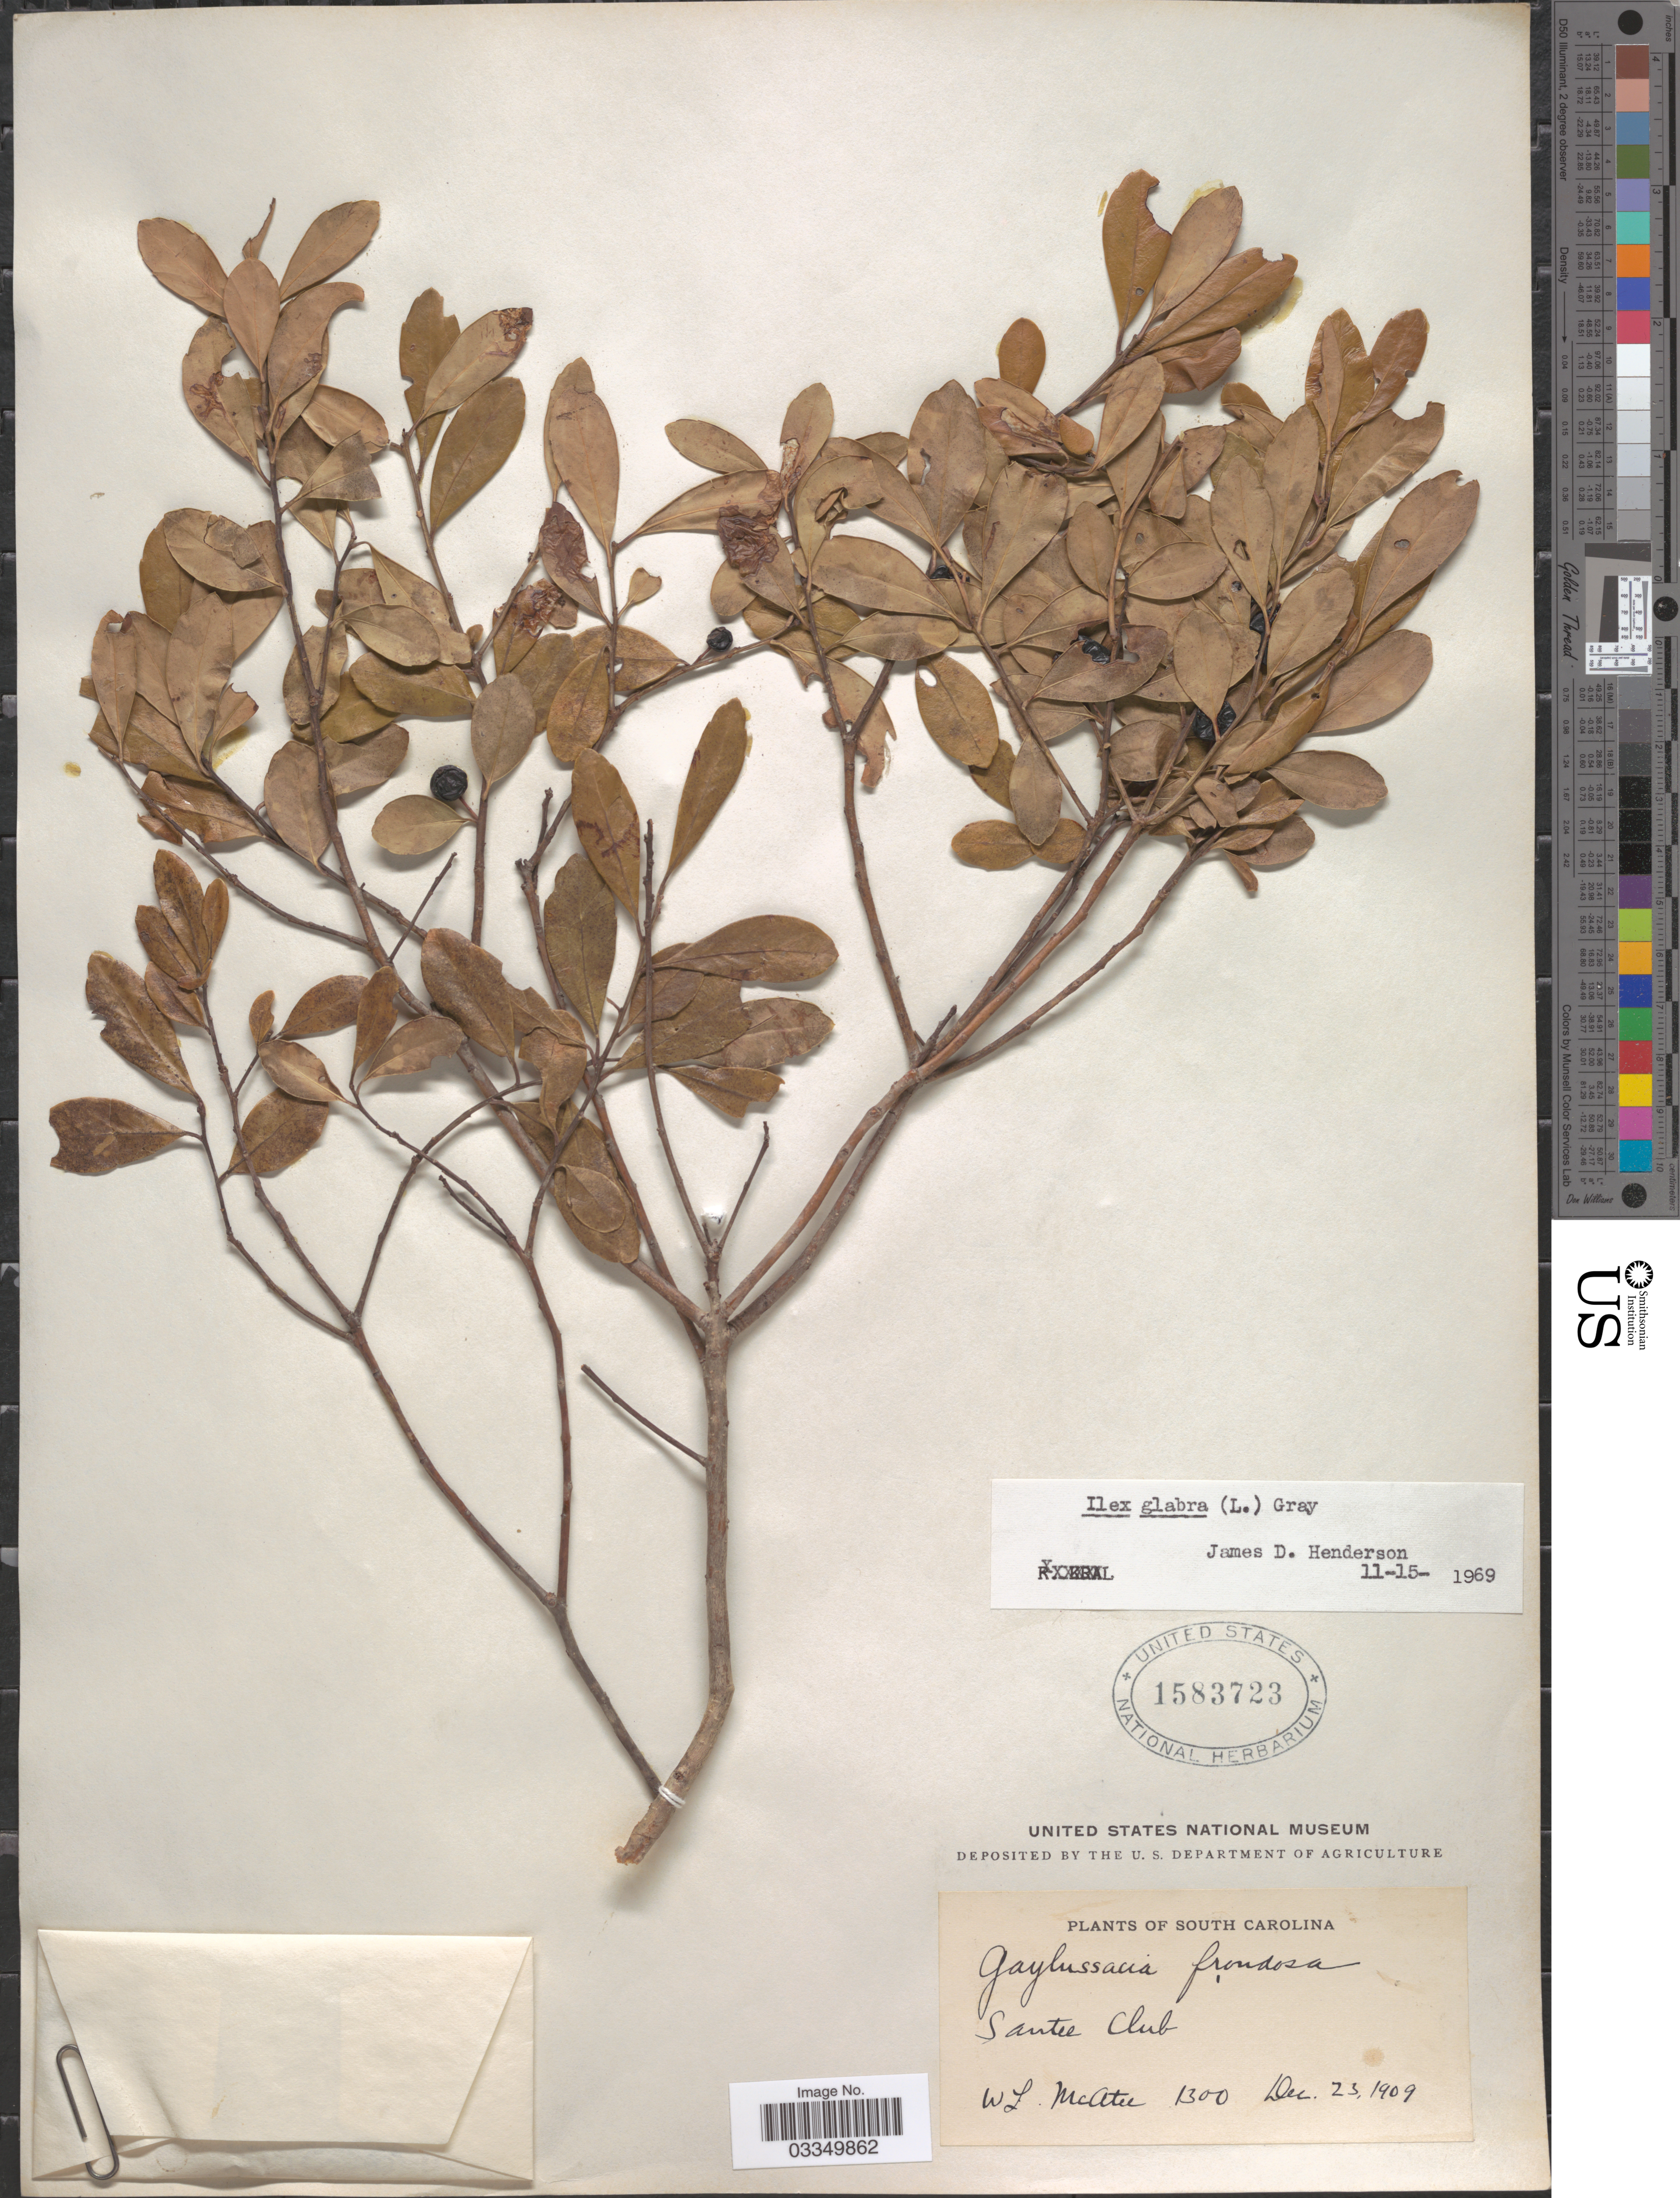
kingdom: Plantae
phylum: Tracheophyta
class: Magnoliopsida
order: Aquifoliales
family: Aquifoliaceae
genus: Ilex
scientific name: Ilex glabra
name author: (L.) A. Gray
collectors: W. McAtee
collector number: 1300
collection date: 1909-12-23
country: United States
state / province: South Carolina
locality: Santee Club.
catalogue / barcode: US 1583723